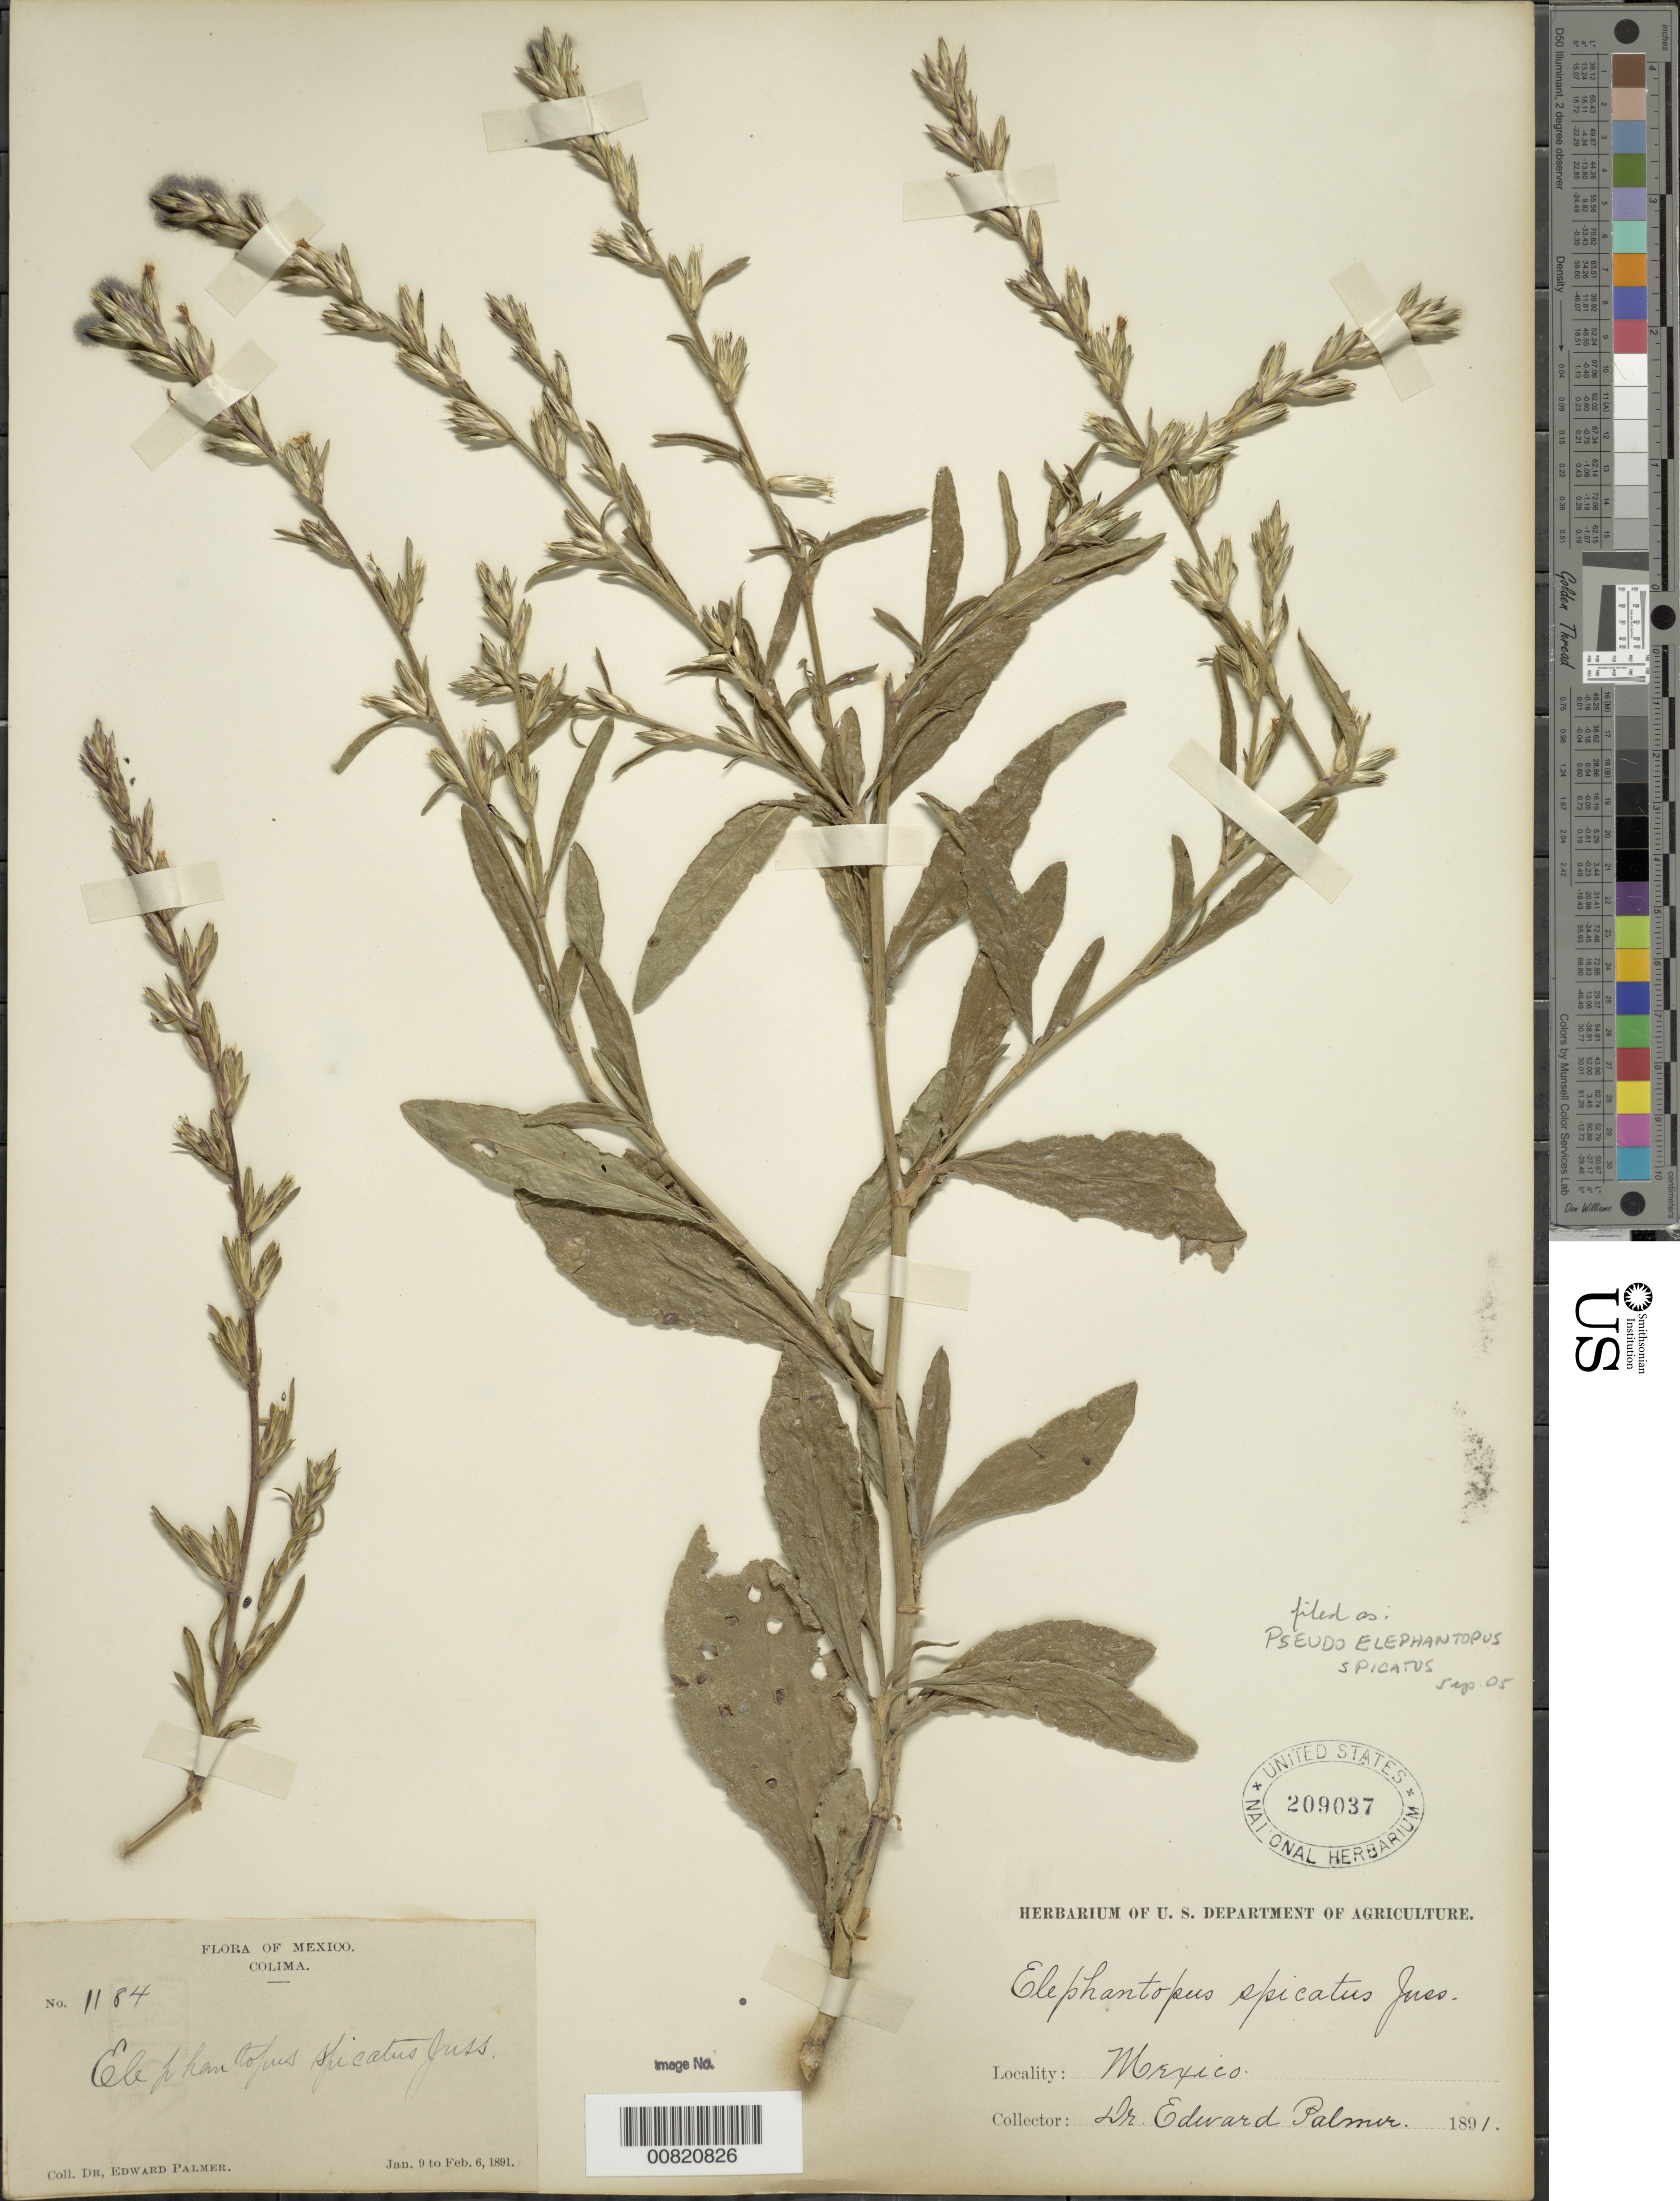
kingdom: Plantae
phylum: Tracheophyta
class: Magnoliopsida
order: Asterales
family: Asteraceae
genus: Pseudelephantopus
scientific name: Pseudelephantopus spicatus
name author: (Juss. ex Aubl.) C.F. Baker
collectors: E. Palmer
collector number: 1184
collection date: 1891-01-09/1891-02-06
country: Mexico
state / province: Colima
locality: Colima.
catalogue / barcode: US 209037